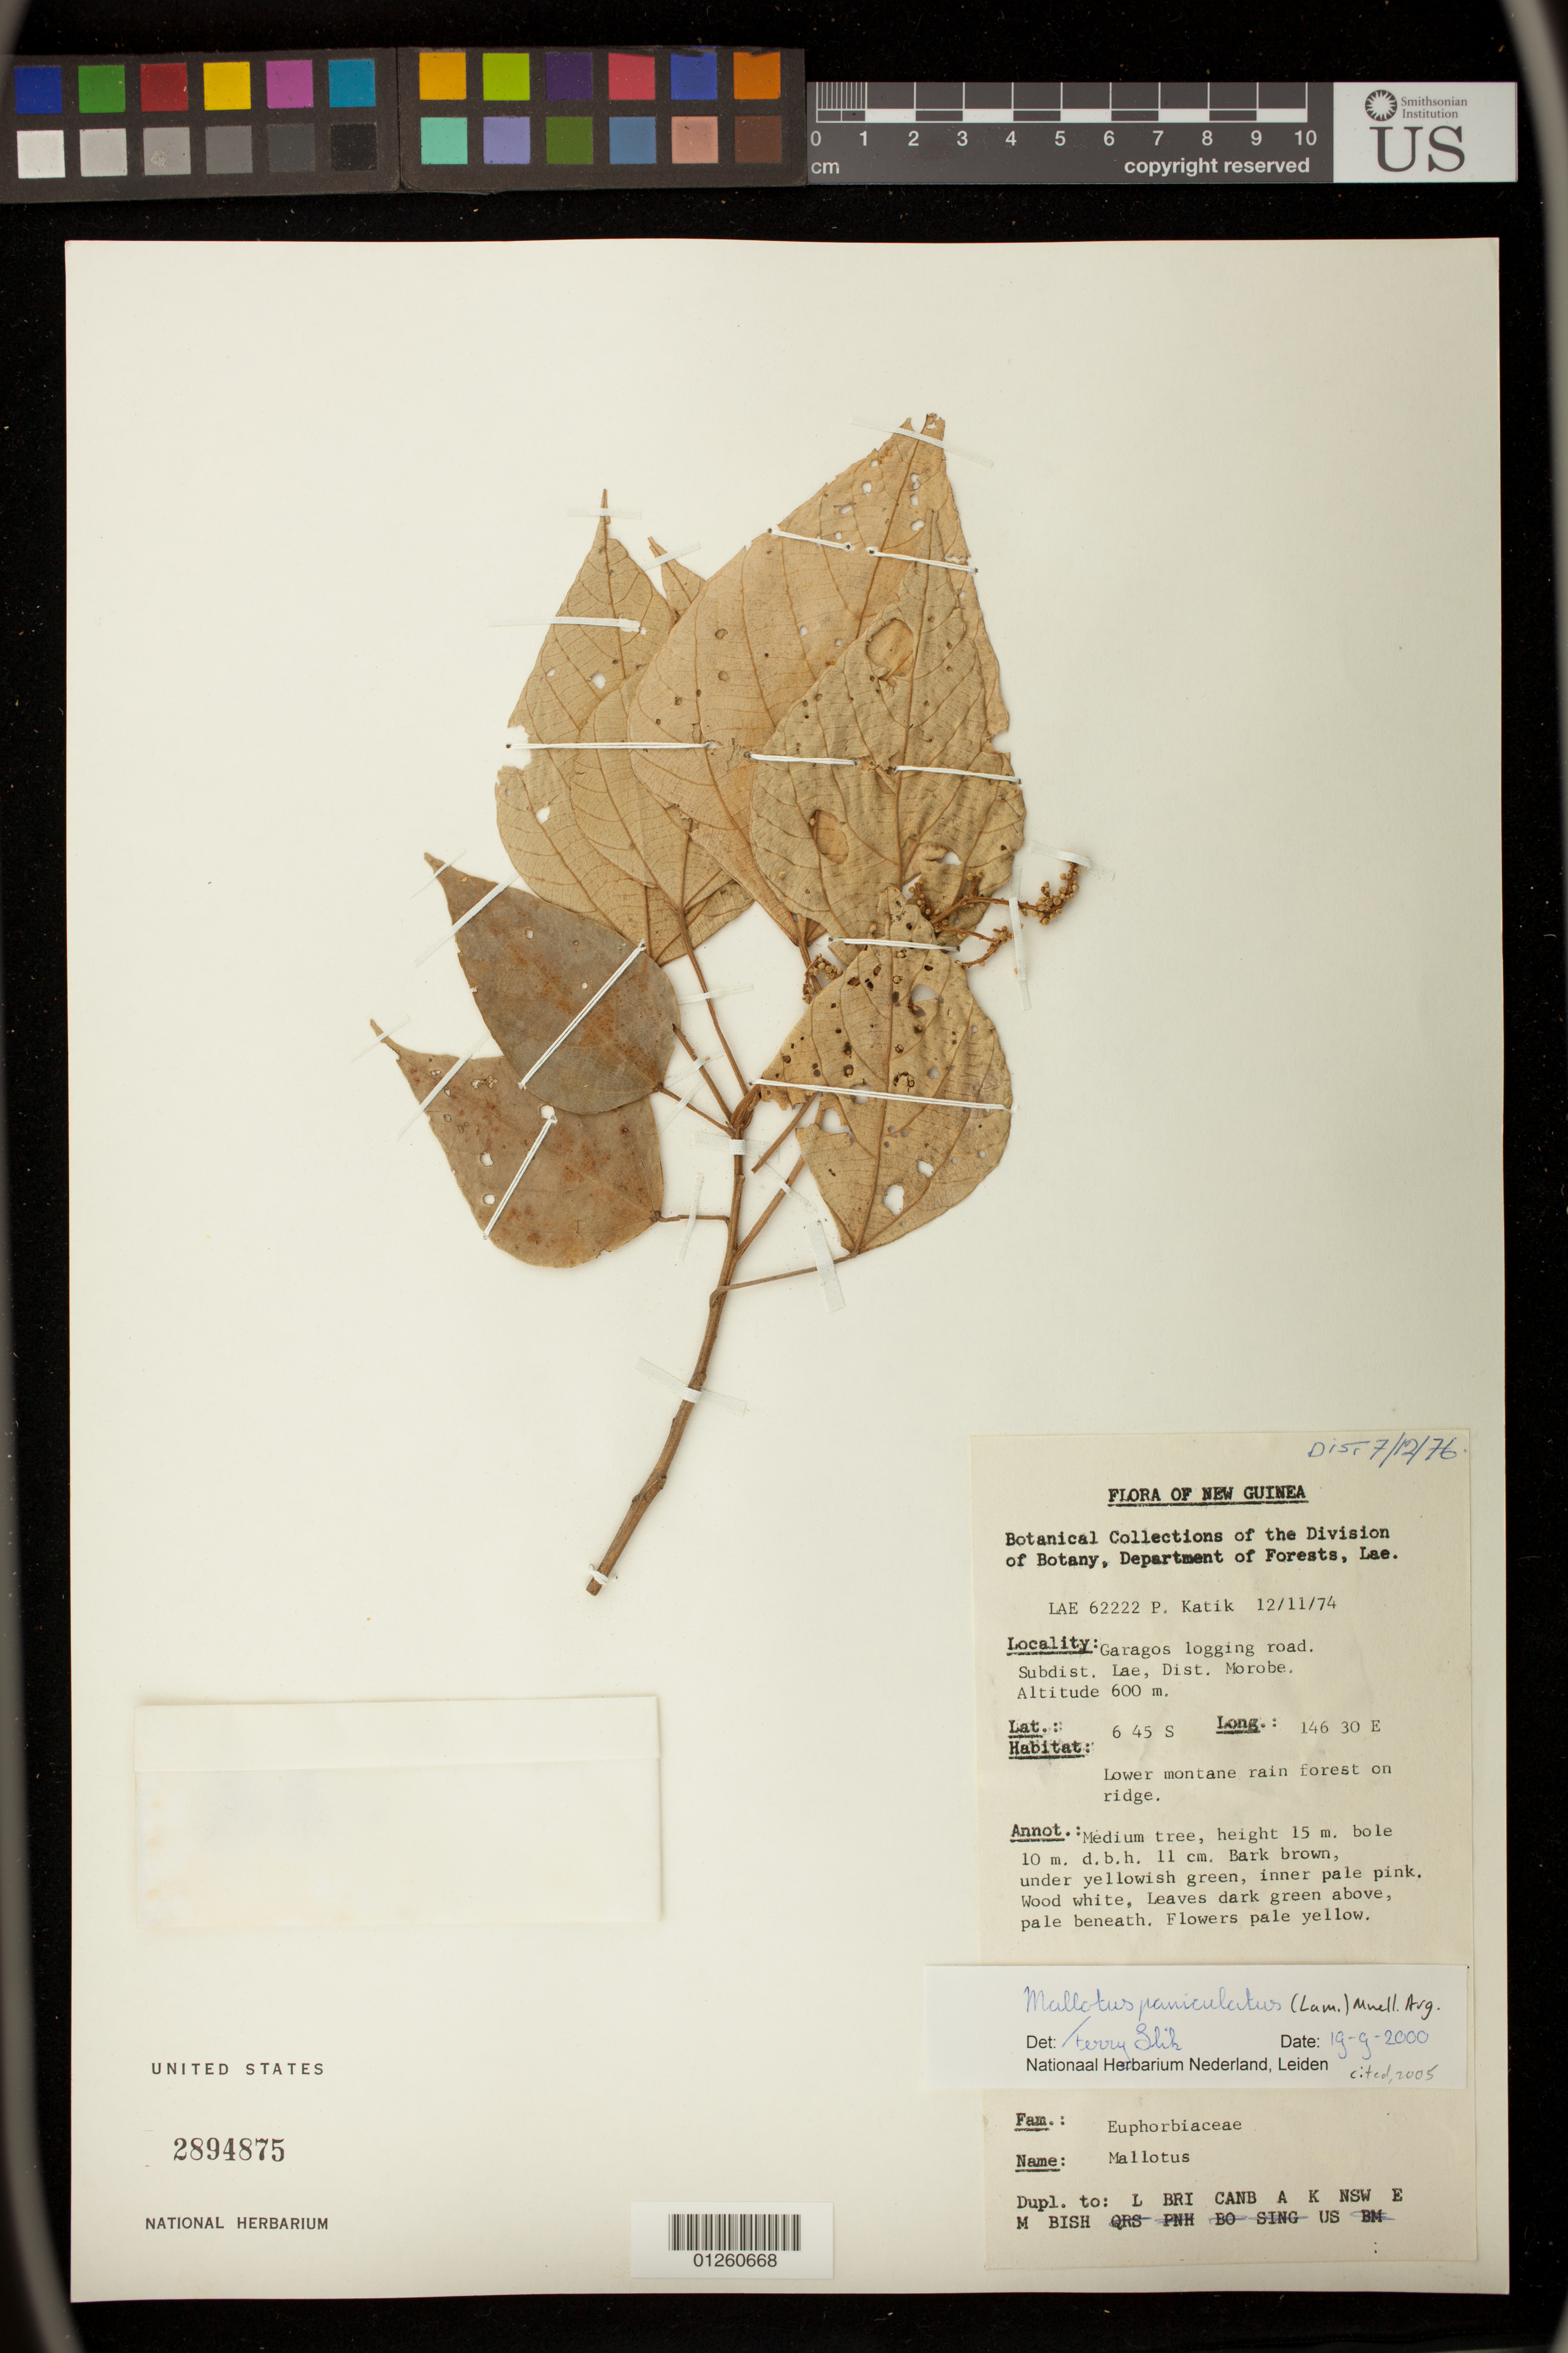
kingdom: Plantae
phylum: Tracheophyta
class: Magnoliopsida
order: Malpighiales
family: Euphorbiaceae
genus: Mallotus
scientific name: Mallotus paniculatus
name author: (Lam.) Müll. Arg.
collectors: P. Katik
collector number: LAE 62222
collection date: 1974-11-12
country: Papua New Guinea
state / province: Morobe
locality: Garagos logging road. Subdist. Lae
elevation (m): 600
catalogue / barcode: US 2894875